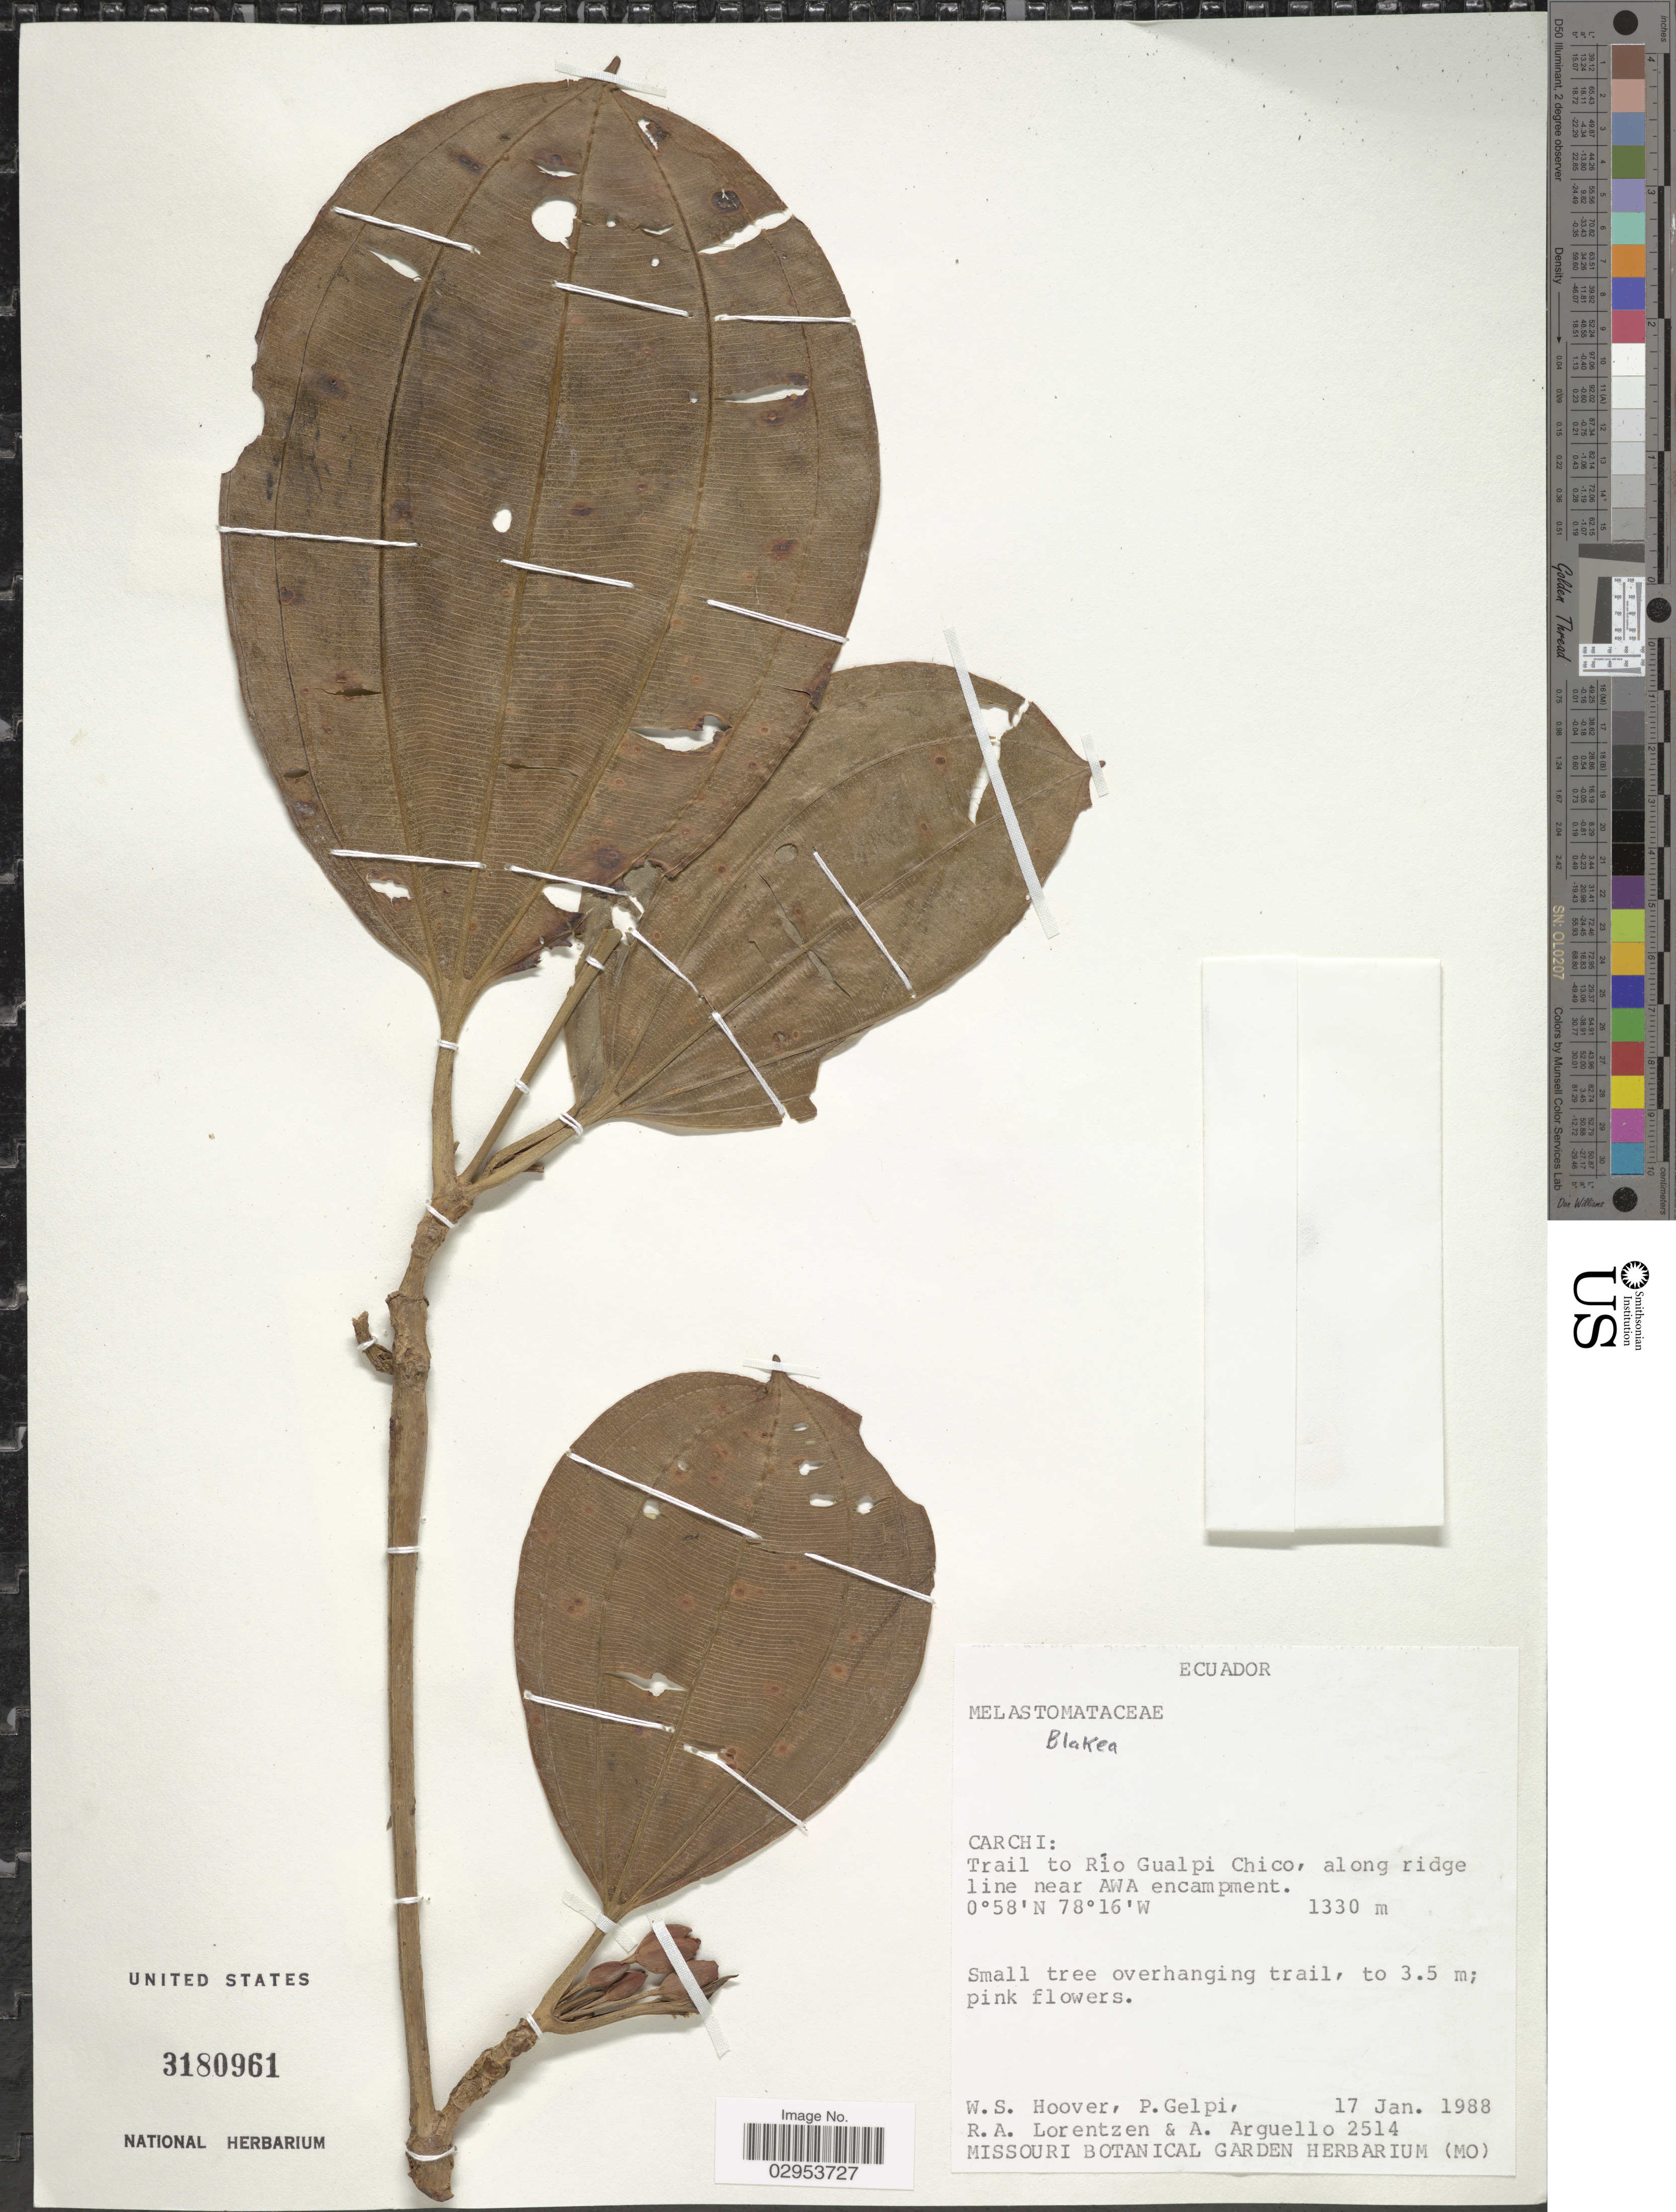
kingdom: Plantae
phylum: Tracheophyta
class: Magnoliopsida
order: Myrtales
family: Melastomataceae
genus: Blakea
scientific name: Blakea sp.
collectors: W. S. Hoover, P. Gelpi, R. Lorentzen & A. Arguello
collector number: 2514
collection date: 1988-01-17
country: Ecuador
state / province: Carchi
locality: Trail to Río Gualpi Chico, along ridge line nea AWA encampment.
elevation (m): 1330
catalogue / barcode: US 3180961